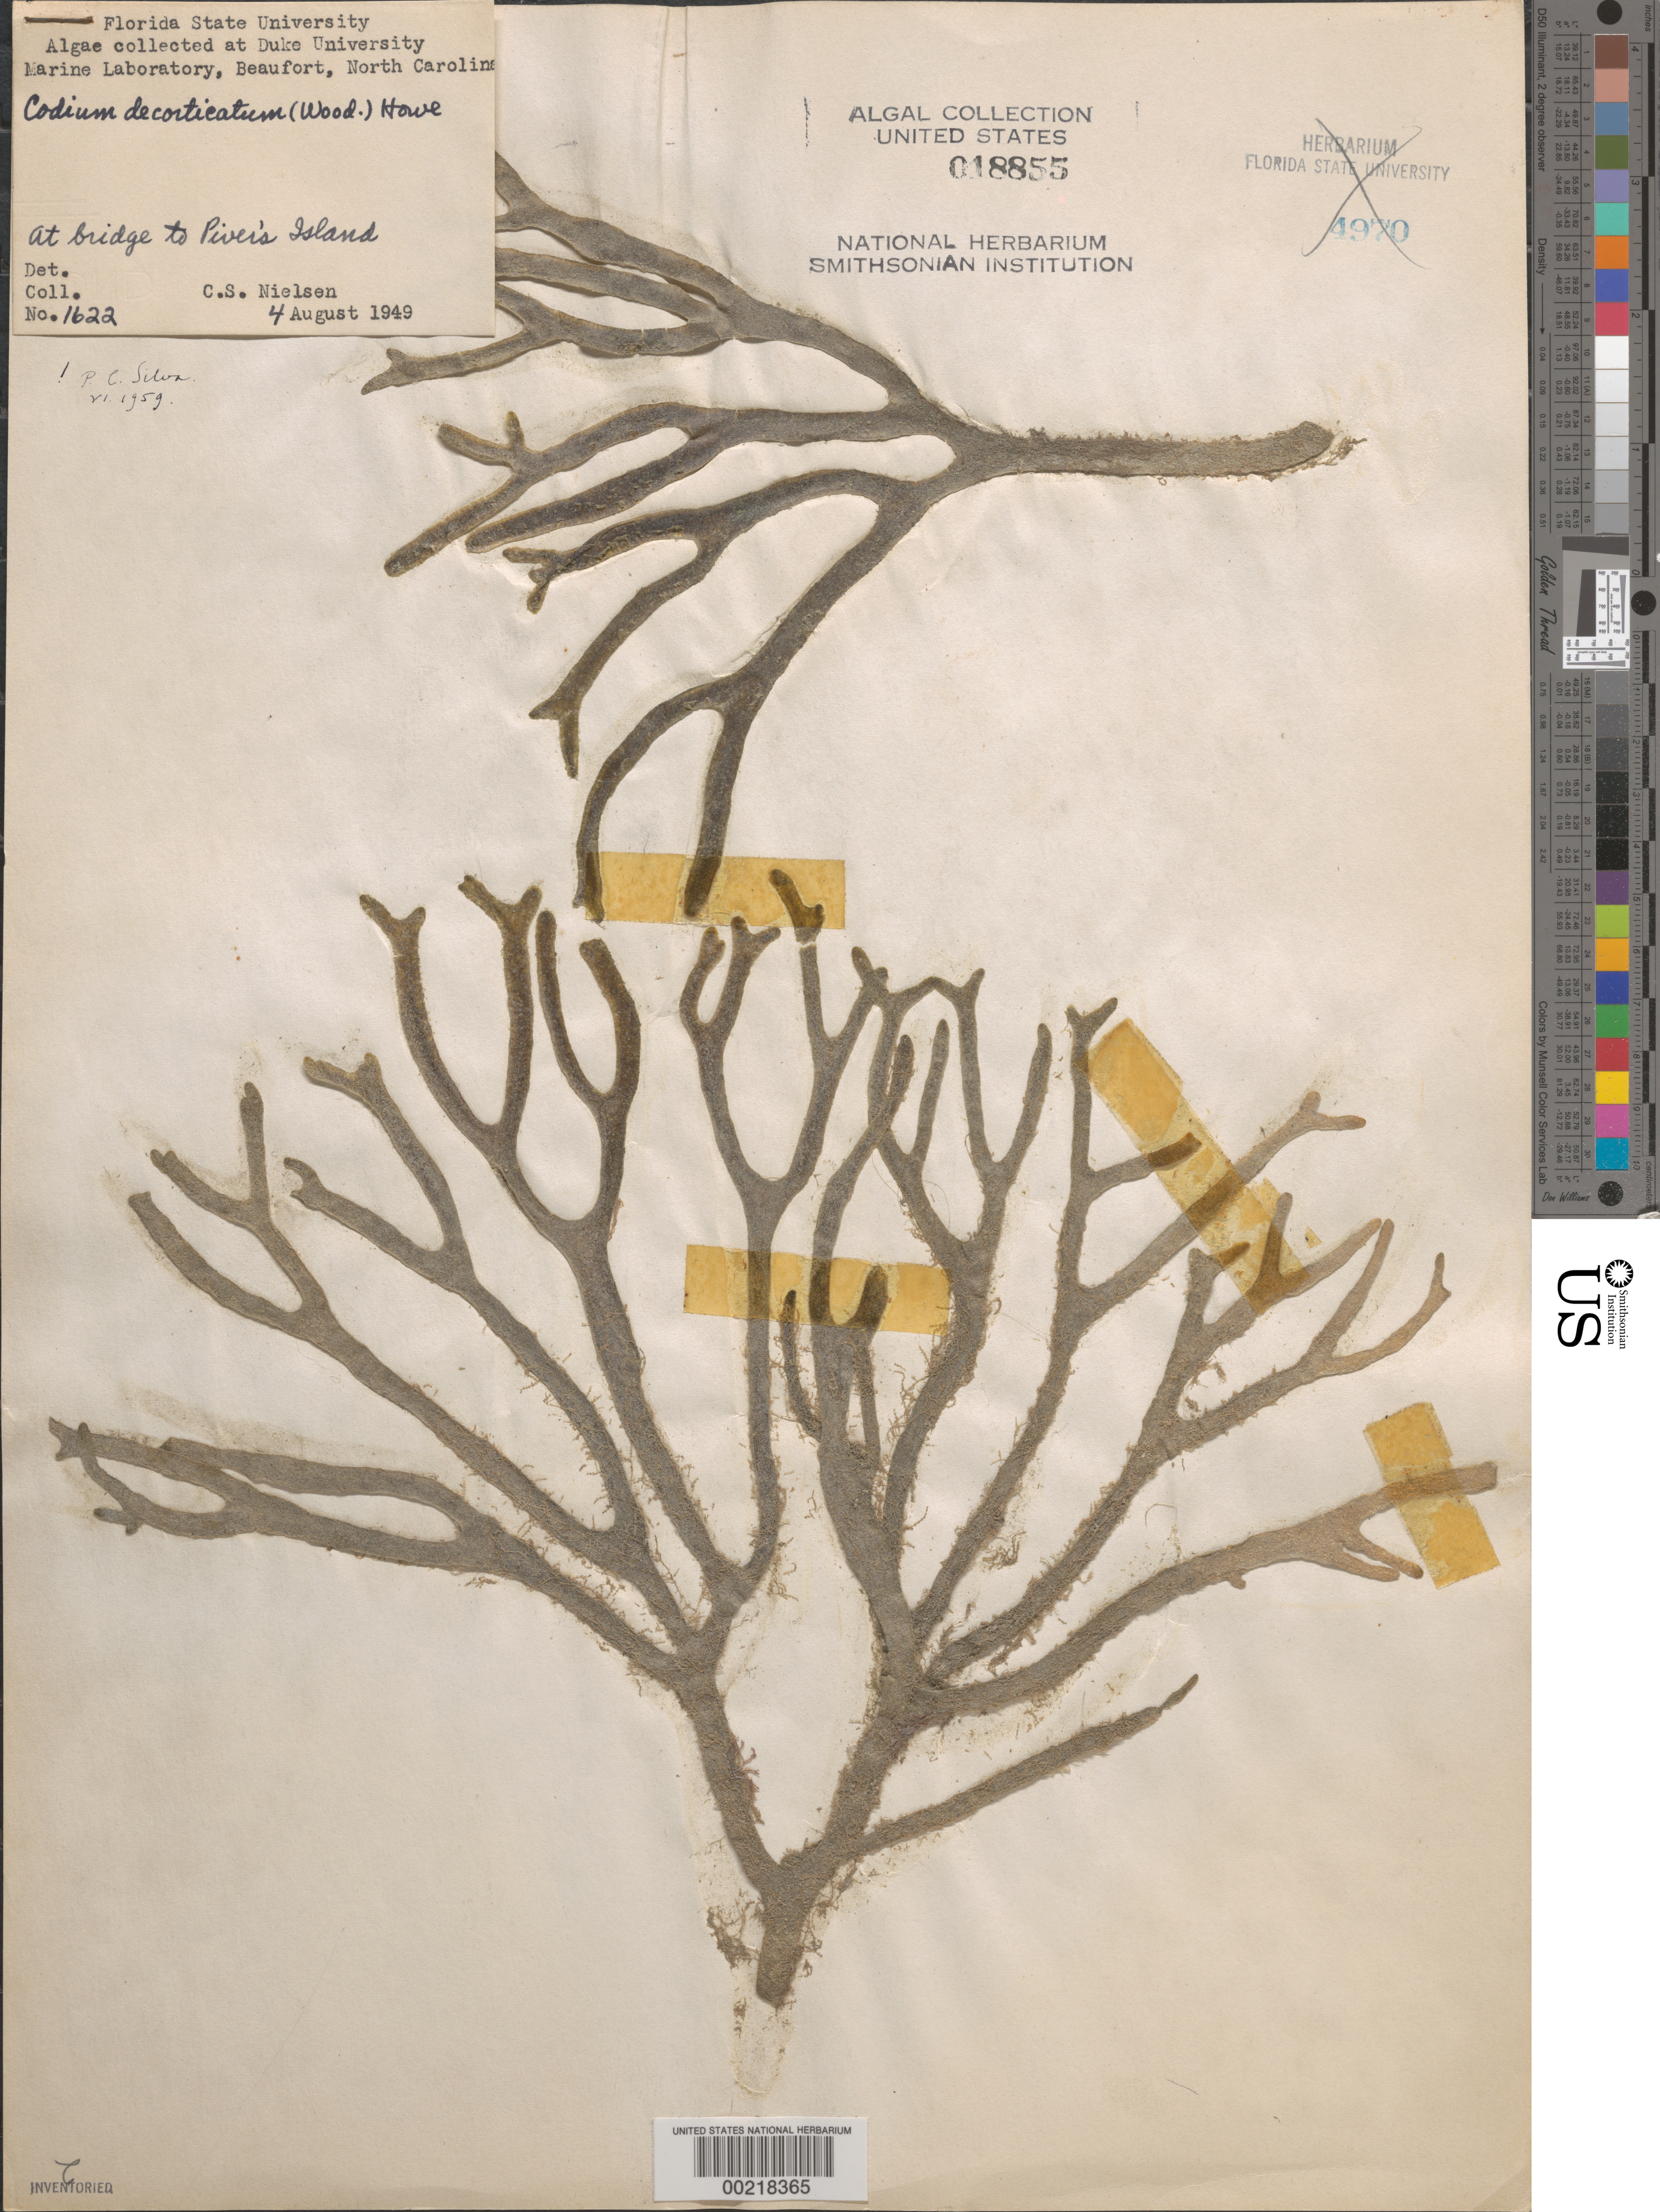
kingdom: Plantae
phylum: Chlorophyta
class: Ulvophyceae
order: Bryopsidales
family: Codiaceae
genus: Codium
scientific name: Codium decorticatum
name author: (Woodw.) M. Howe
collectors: C. S. Nielsen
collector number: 1622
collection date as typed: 04 Aug 1949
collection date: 1949-08-04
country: United States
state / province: North Carolina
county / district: Carteret County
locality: Pivers Island Bridge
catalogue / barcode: US 18855